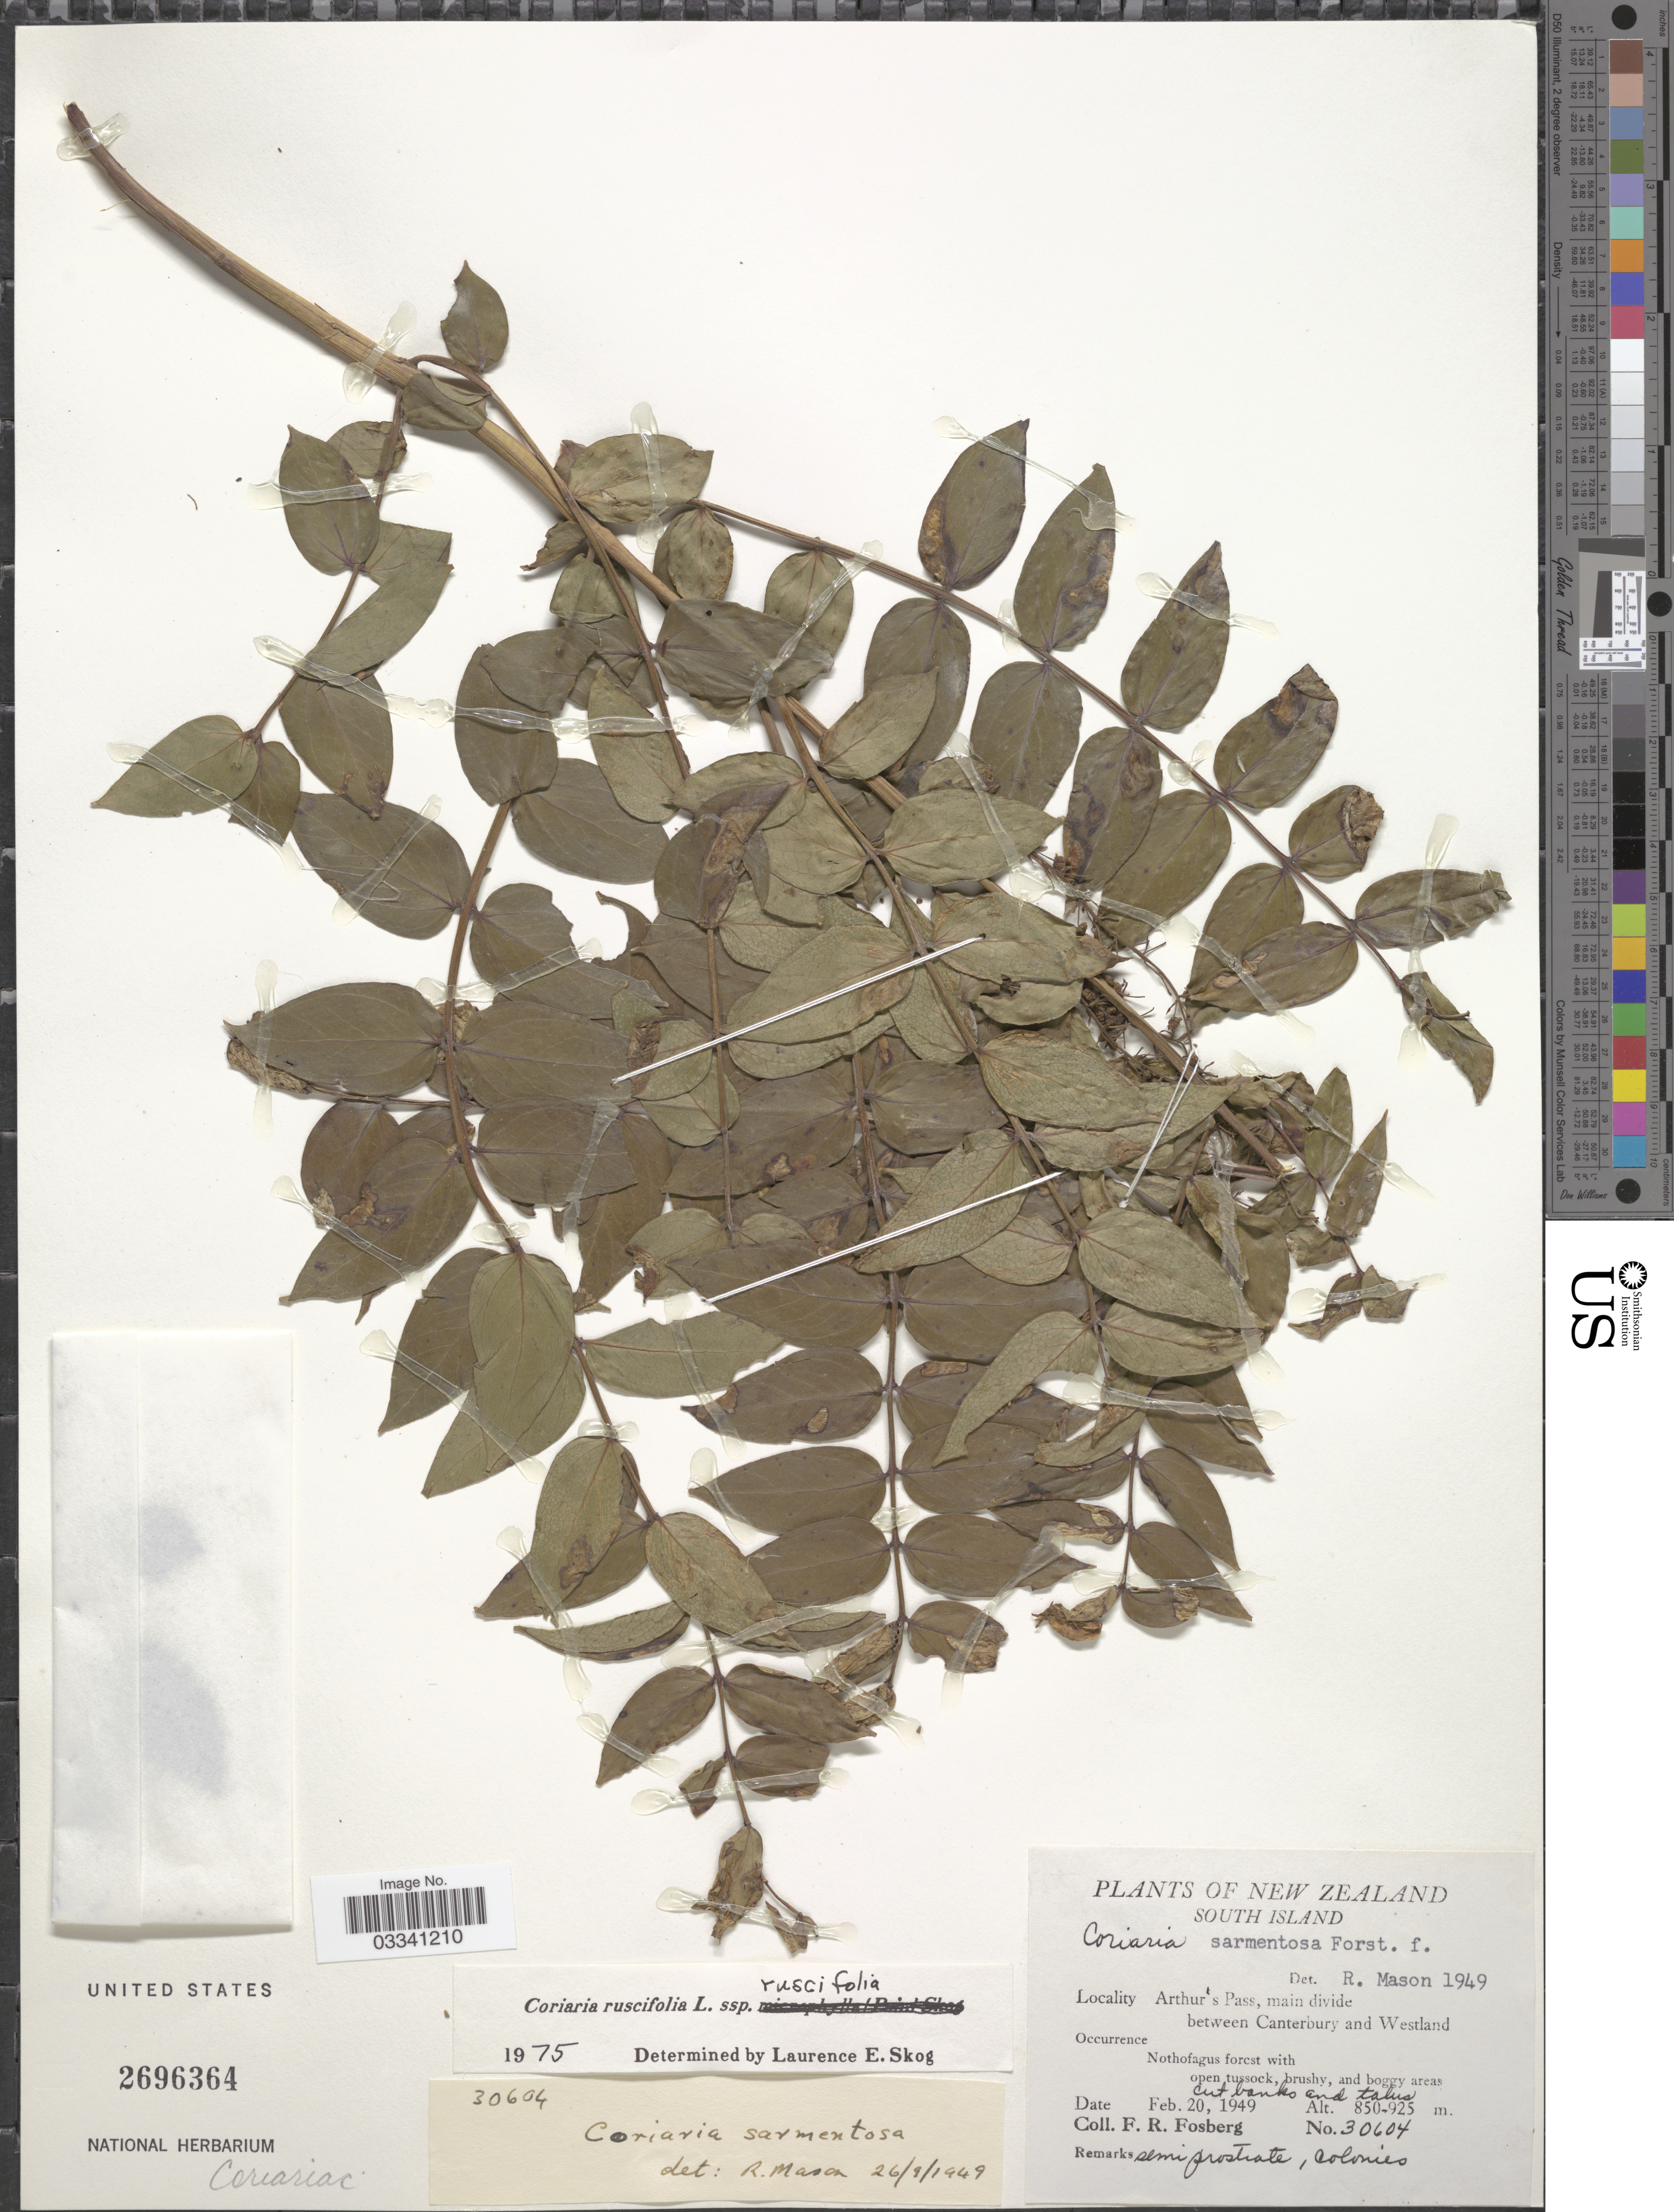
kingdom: Plantae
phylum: Tracheophyta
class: Magnoliopsida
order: Cucurbitales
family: Coriariaceae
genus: Coriaria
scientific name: Coriaria ruscifolia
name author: L.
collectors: F. R. Fosberg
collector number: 30604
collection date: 1949-02-20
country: New Zealand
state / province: Canterbury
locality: South Island. Arthur's Pass, main divide between Canterbury and Westland.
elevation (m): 850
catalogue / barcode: US 2696364